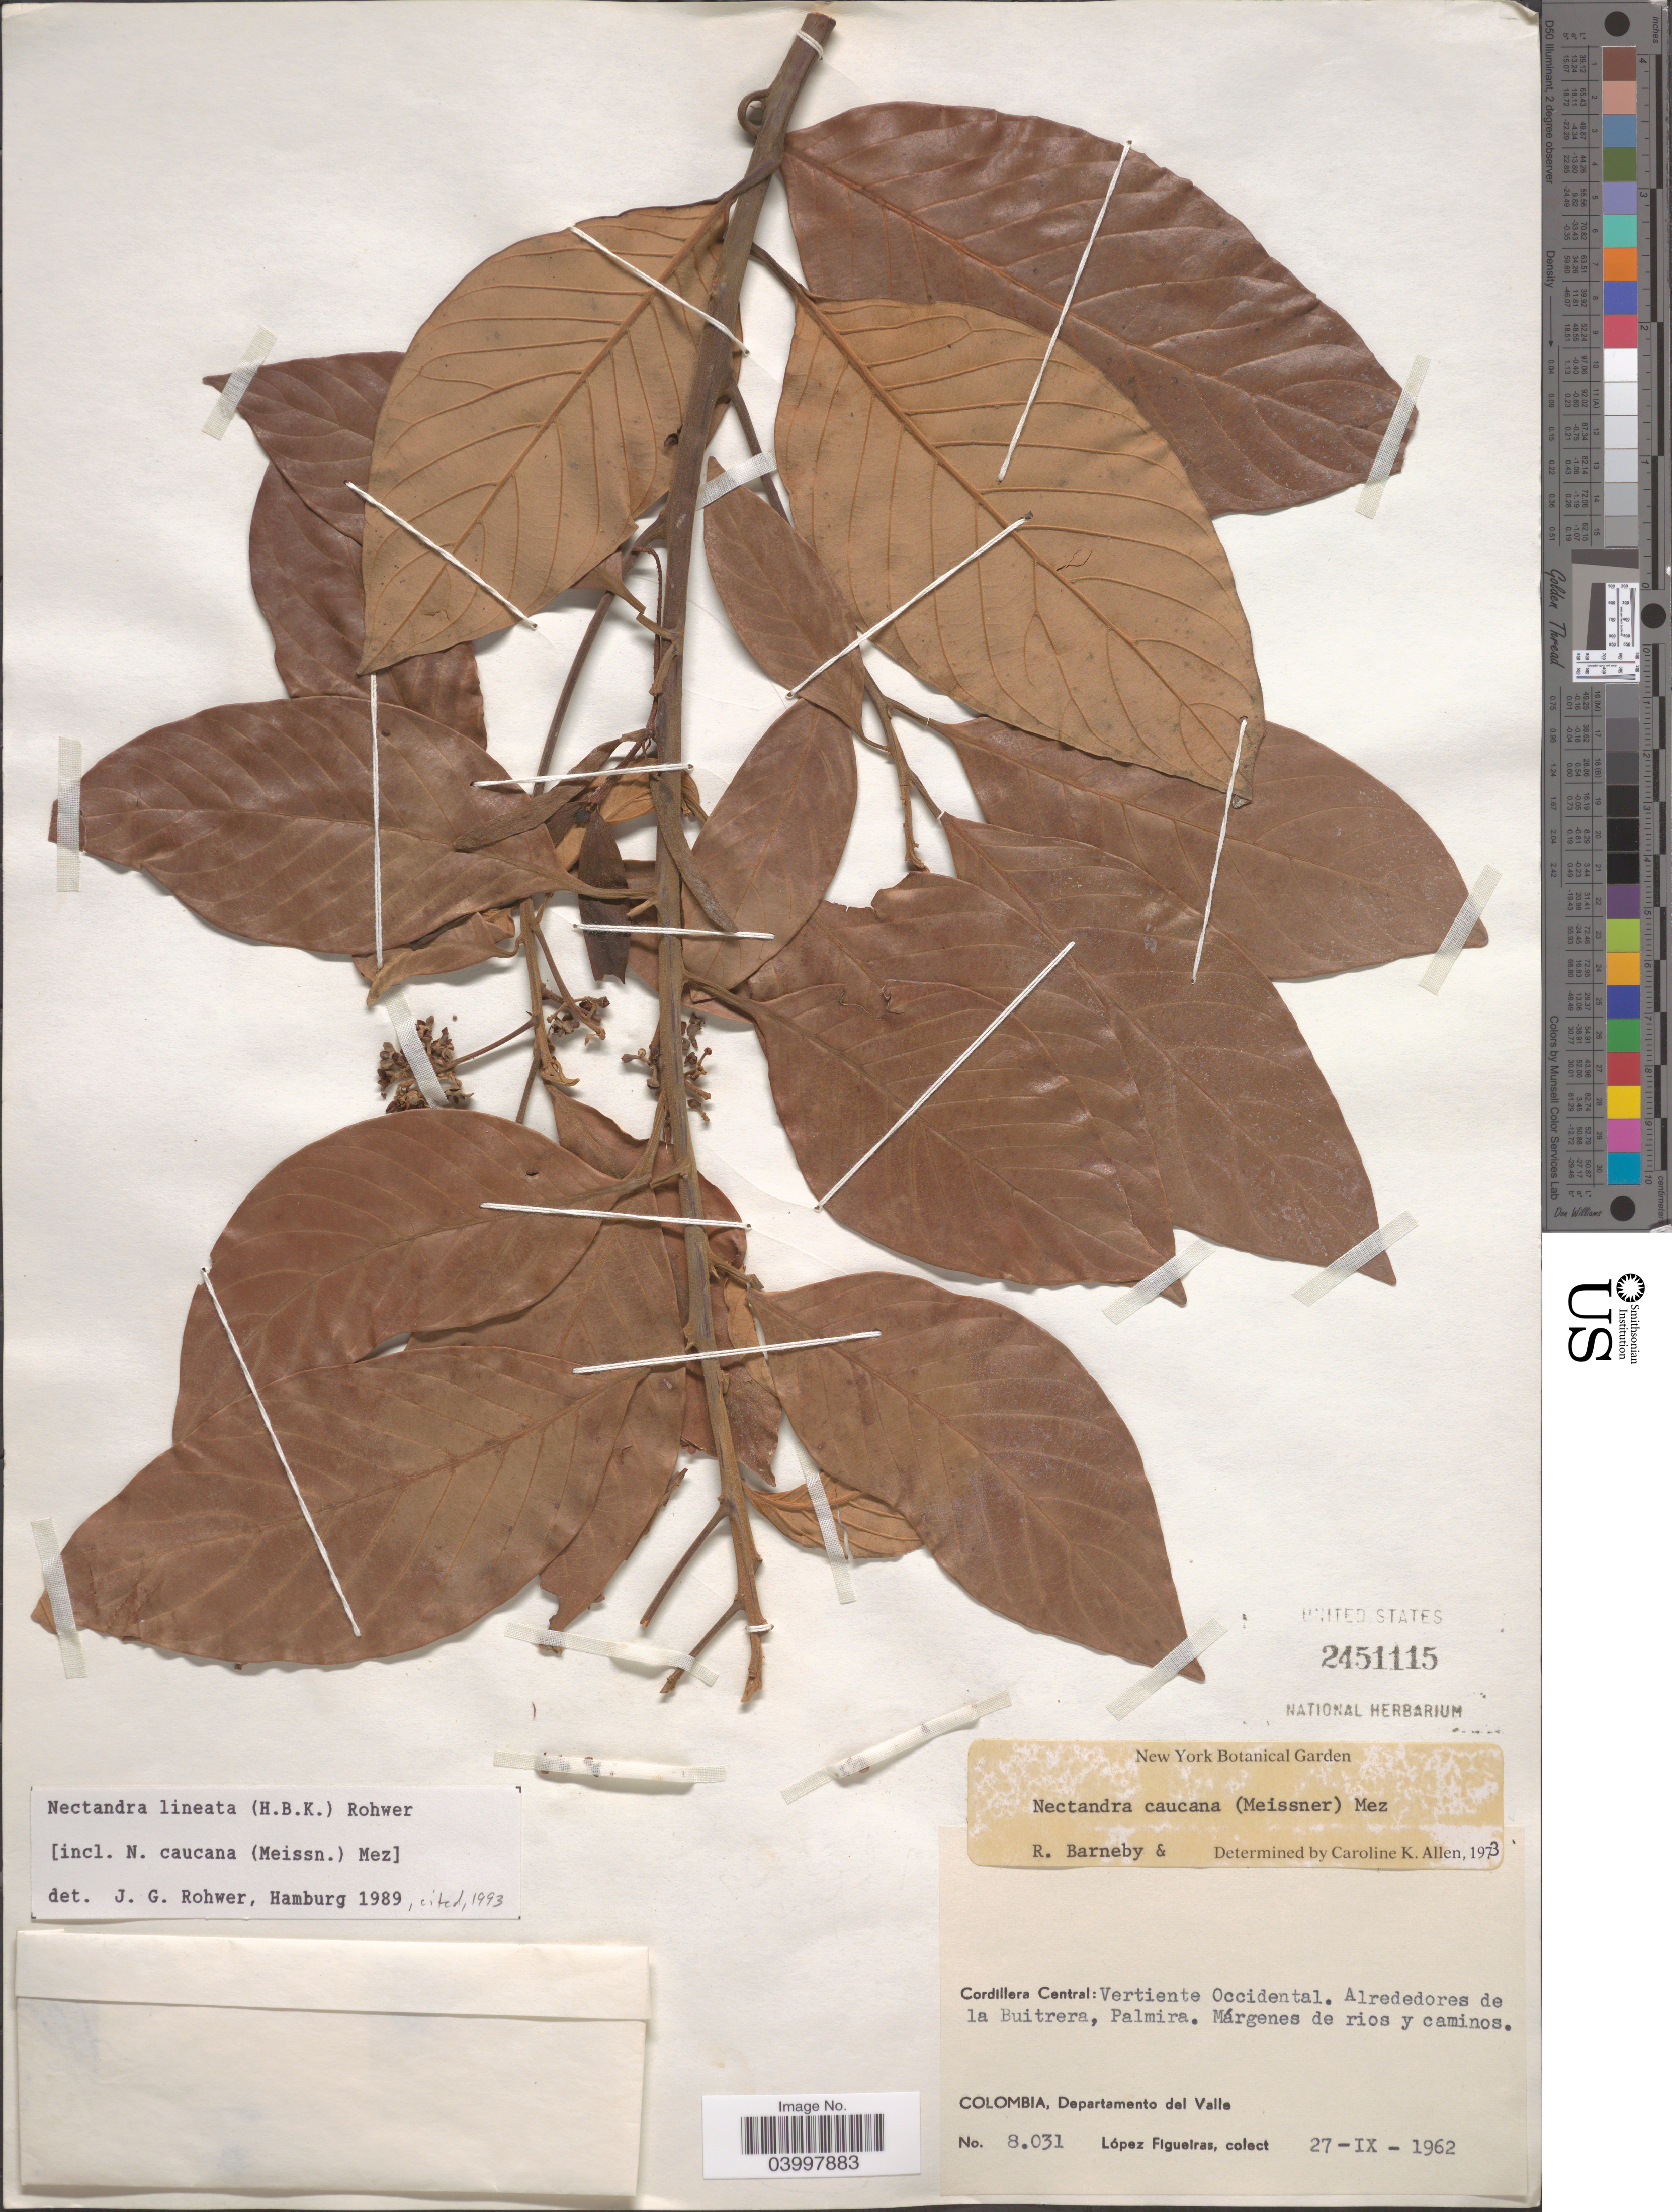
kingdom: Plantae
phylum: Tracheophyta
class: Magnoliopsida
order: Laurales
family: Lauraceae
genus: Nectandra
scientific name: Nectandra lineata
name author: (Kunth) Rohwer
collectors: M. López Figueiras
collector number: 8031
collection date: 1962-09-27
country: Colombia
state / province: Valle del Cauca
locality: Cordillera Central: Vertiente Occidental. Alrededores de la Buitrera, Palmira. Márgenes de rios y caminos. Departamento del Valle.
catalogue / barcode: US 2451115